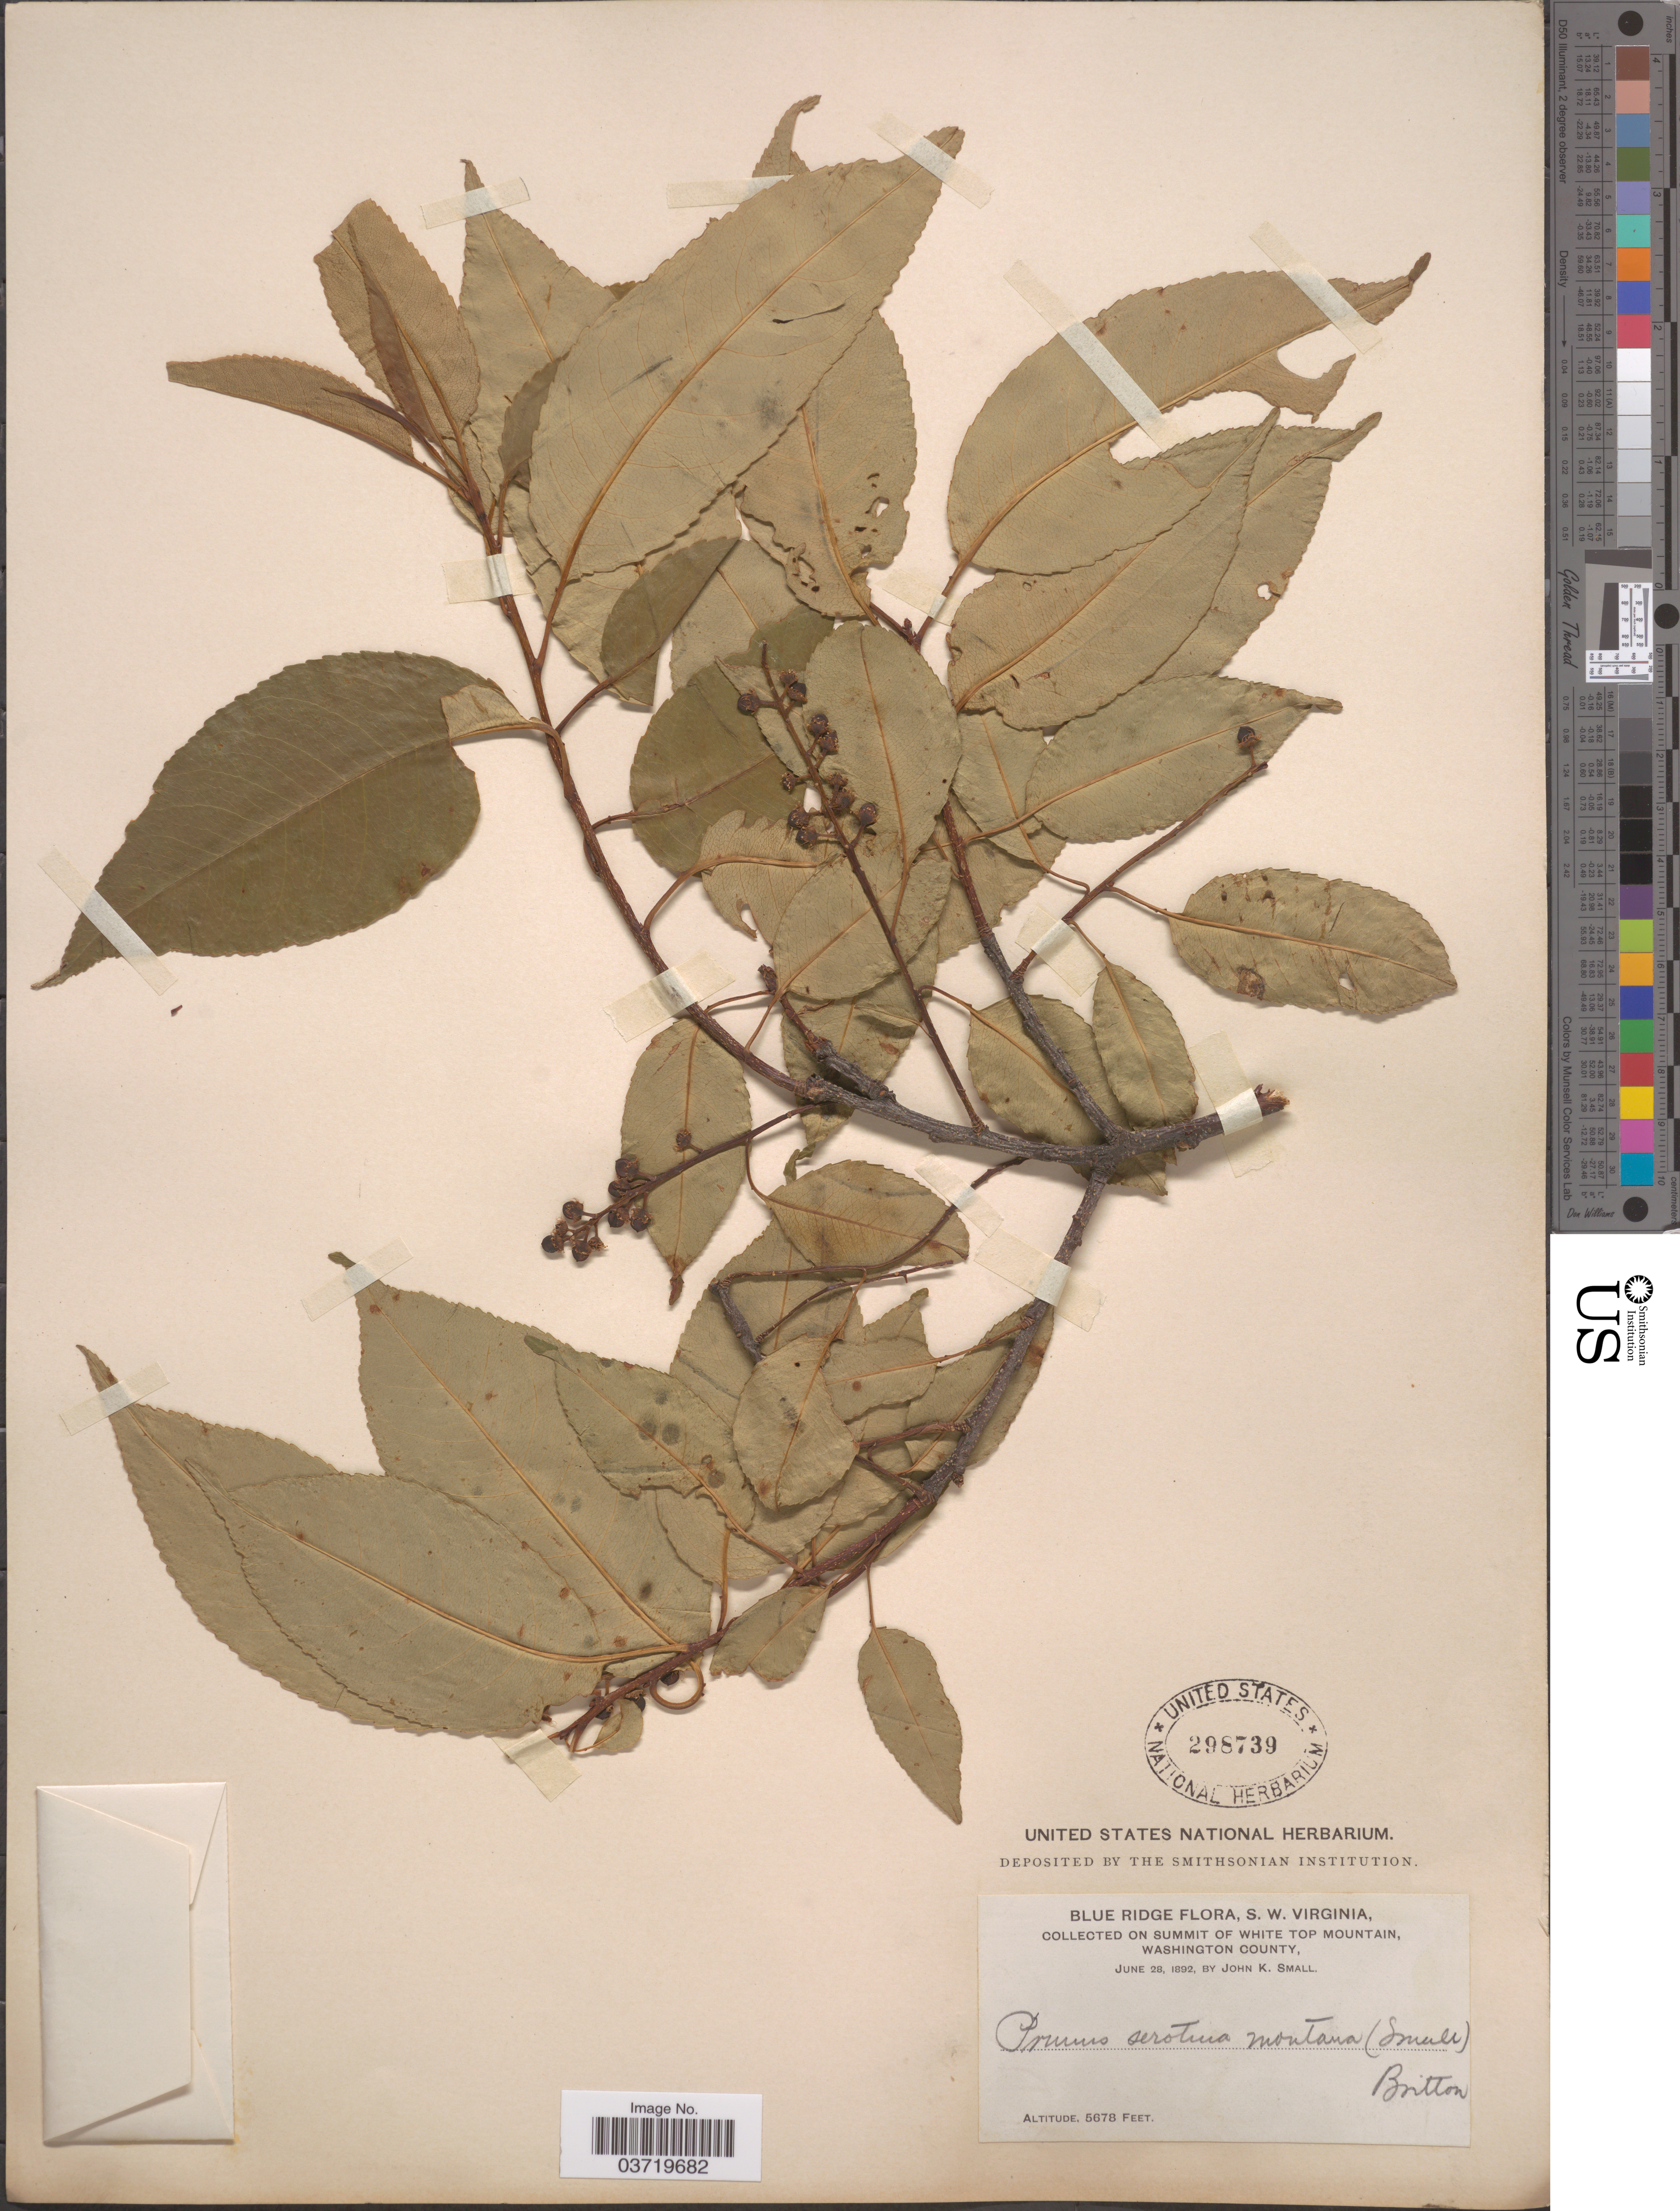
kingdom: Plantae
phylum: Tracheophyta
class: Magnoliopsida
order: Rosales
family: Rosaceae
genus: Prunus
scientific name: Prunus serotina var. montana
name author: (Small) Britton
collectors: J. K. Small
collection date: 1892-06-28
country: United States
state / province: Virginia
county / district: Washington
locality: Blue Ridge, S. W. Virginia. On Summit of White Top Mountain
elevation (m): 1731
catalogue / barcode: US 298739